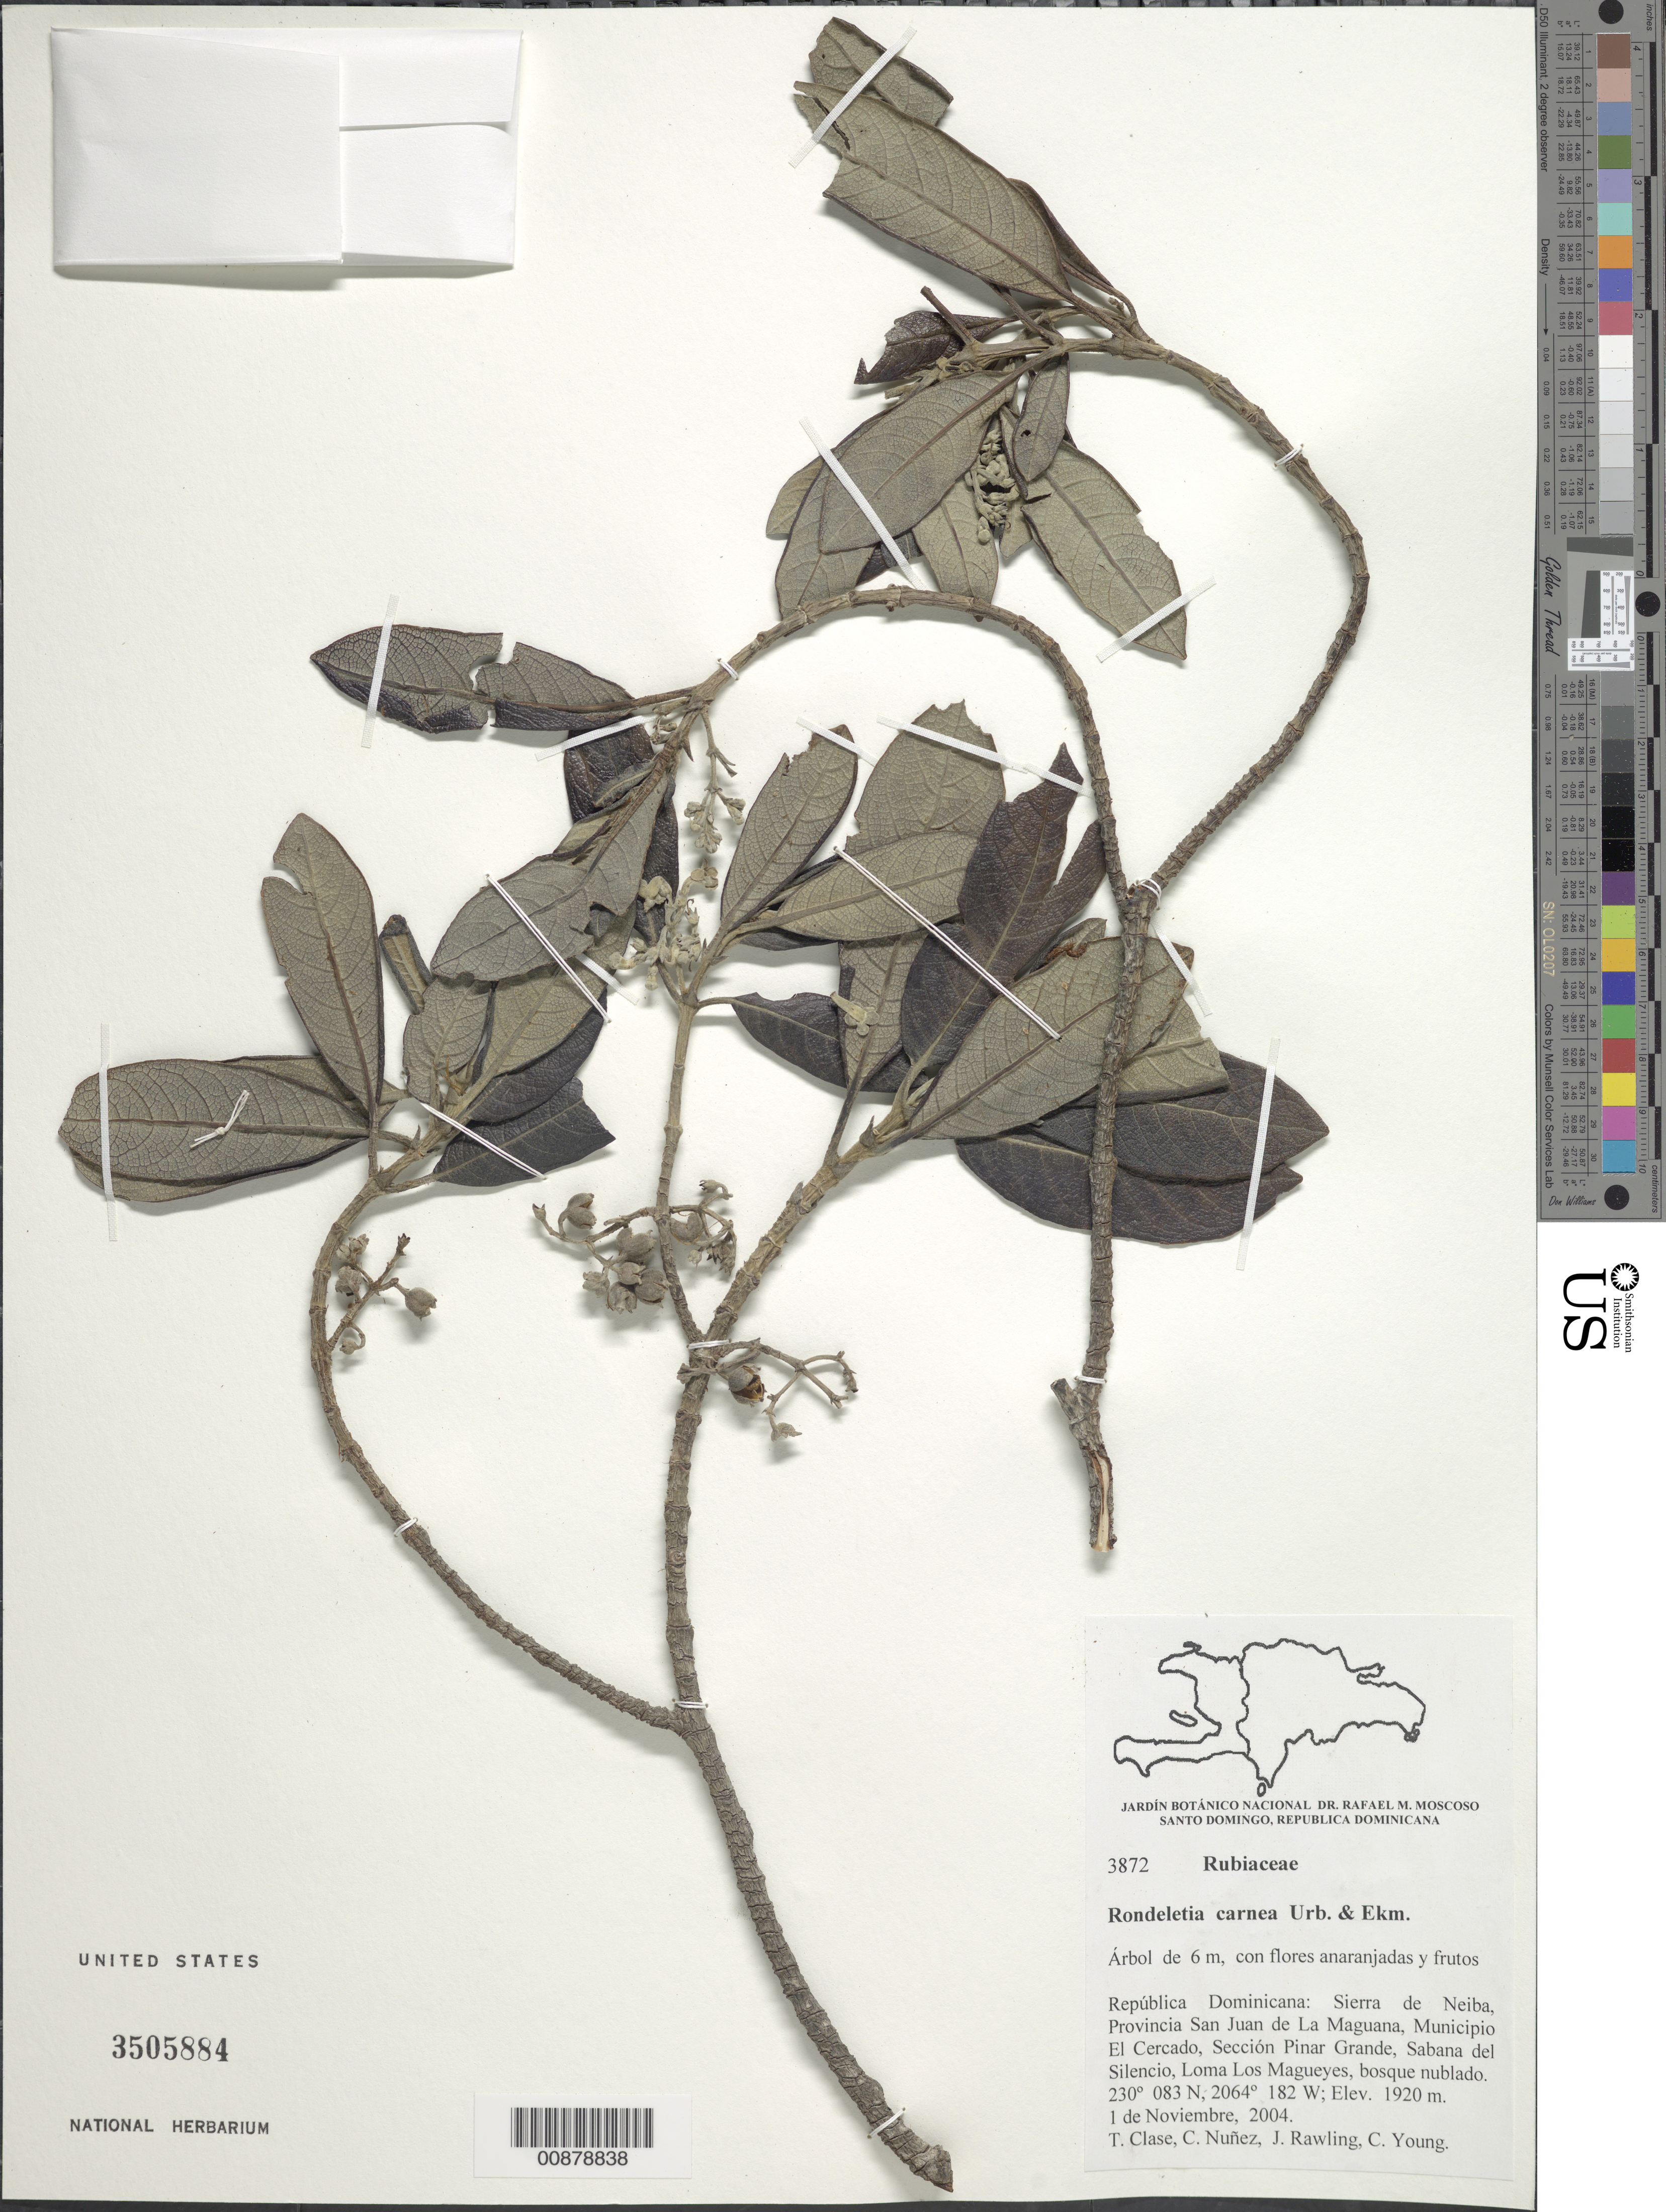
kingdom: Plantae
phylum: Tracheophyta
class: Magnoliopsida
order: Gentianales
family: Rubiaceae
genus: Rondeletia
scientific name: Rondeletia carnea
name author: Urb. & Ekman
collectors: T. Clase, C. Nunez, J. Rawling & C. Young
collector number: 3872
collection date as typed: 02 Nov 2004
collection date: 2004-11-02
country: Dominican Republic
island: Hispaniola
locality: Sierra de Neiba, Prov. San Juan de La Maguana, Mun. El Cercado, Sección Pinar Grande, Sabana del Silencio, Loma Los Magueyes.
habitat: Bosque nublado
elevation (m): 1920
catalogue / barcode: US 3505884